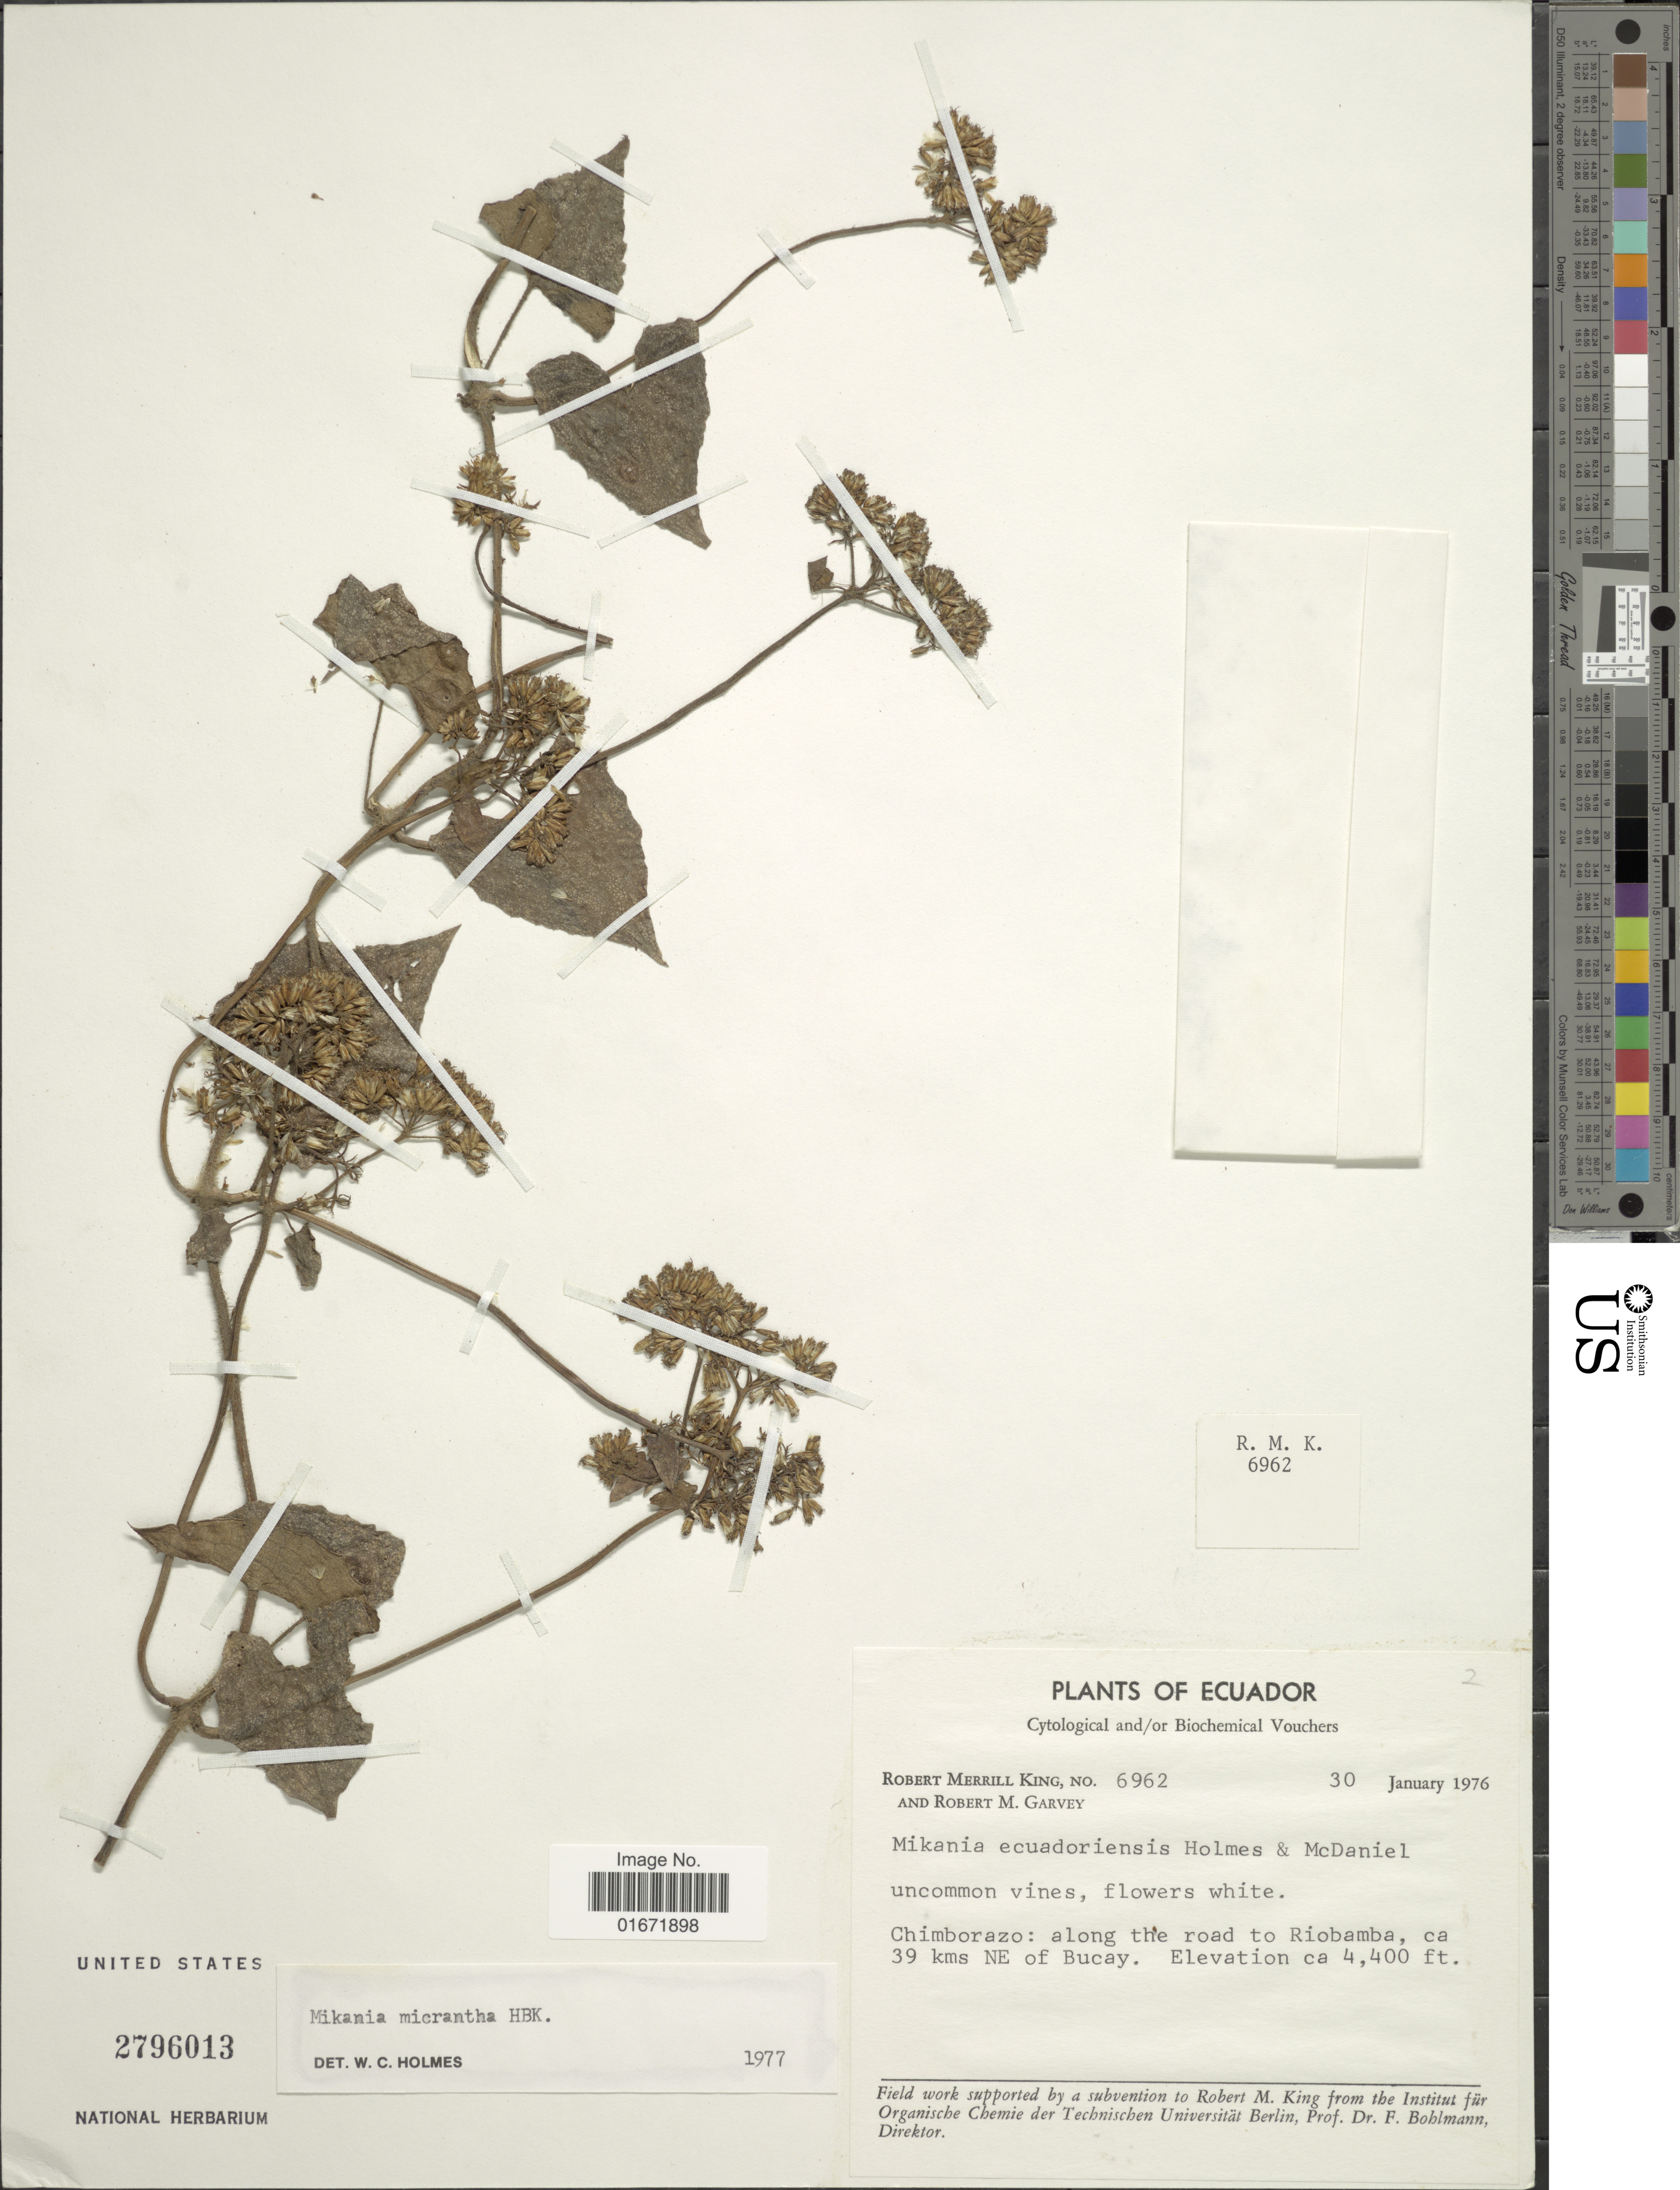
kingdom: Plantae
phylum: Tracheophyta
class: Magnoliopsida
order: Asterales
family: Asteraceae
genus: Mikania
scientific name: Mikania micrantha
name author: Kunth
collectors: R. M. King & R. Garvey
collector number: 6962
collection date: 1976-01-30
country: Ecuador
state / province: Chimborazo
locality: Chimborazo: along the road to Riobamba, ca 39 kms NE of Bucay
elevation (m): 1341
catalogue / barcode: US 2796013